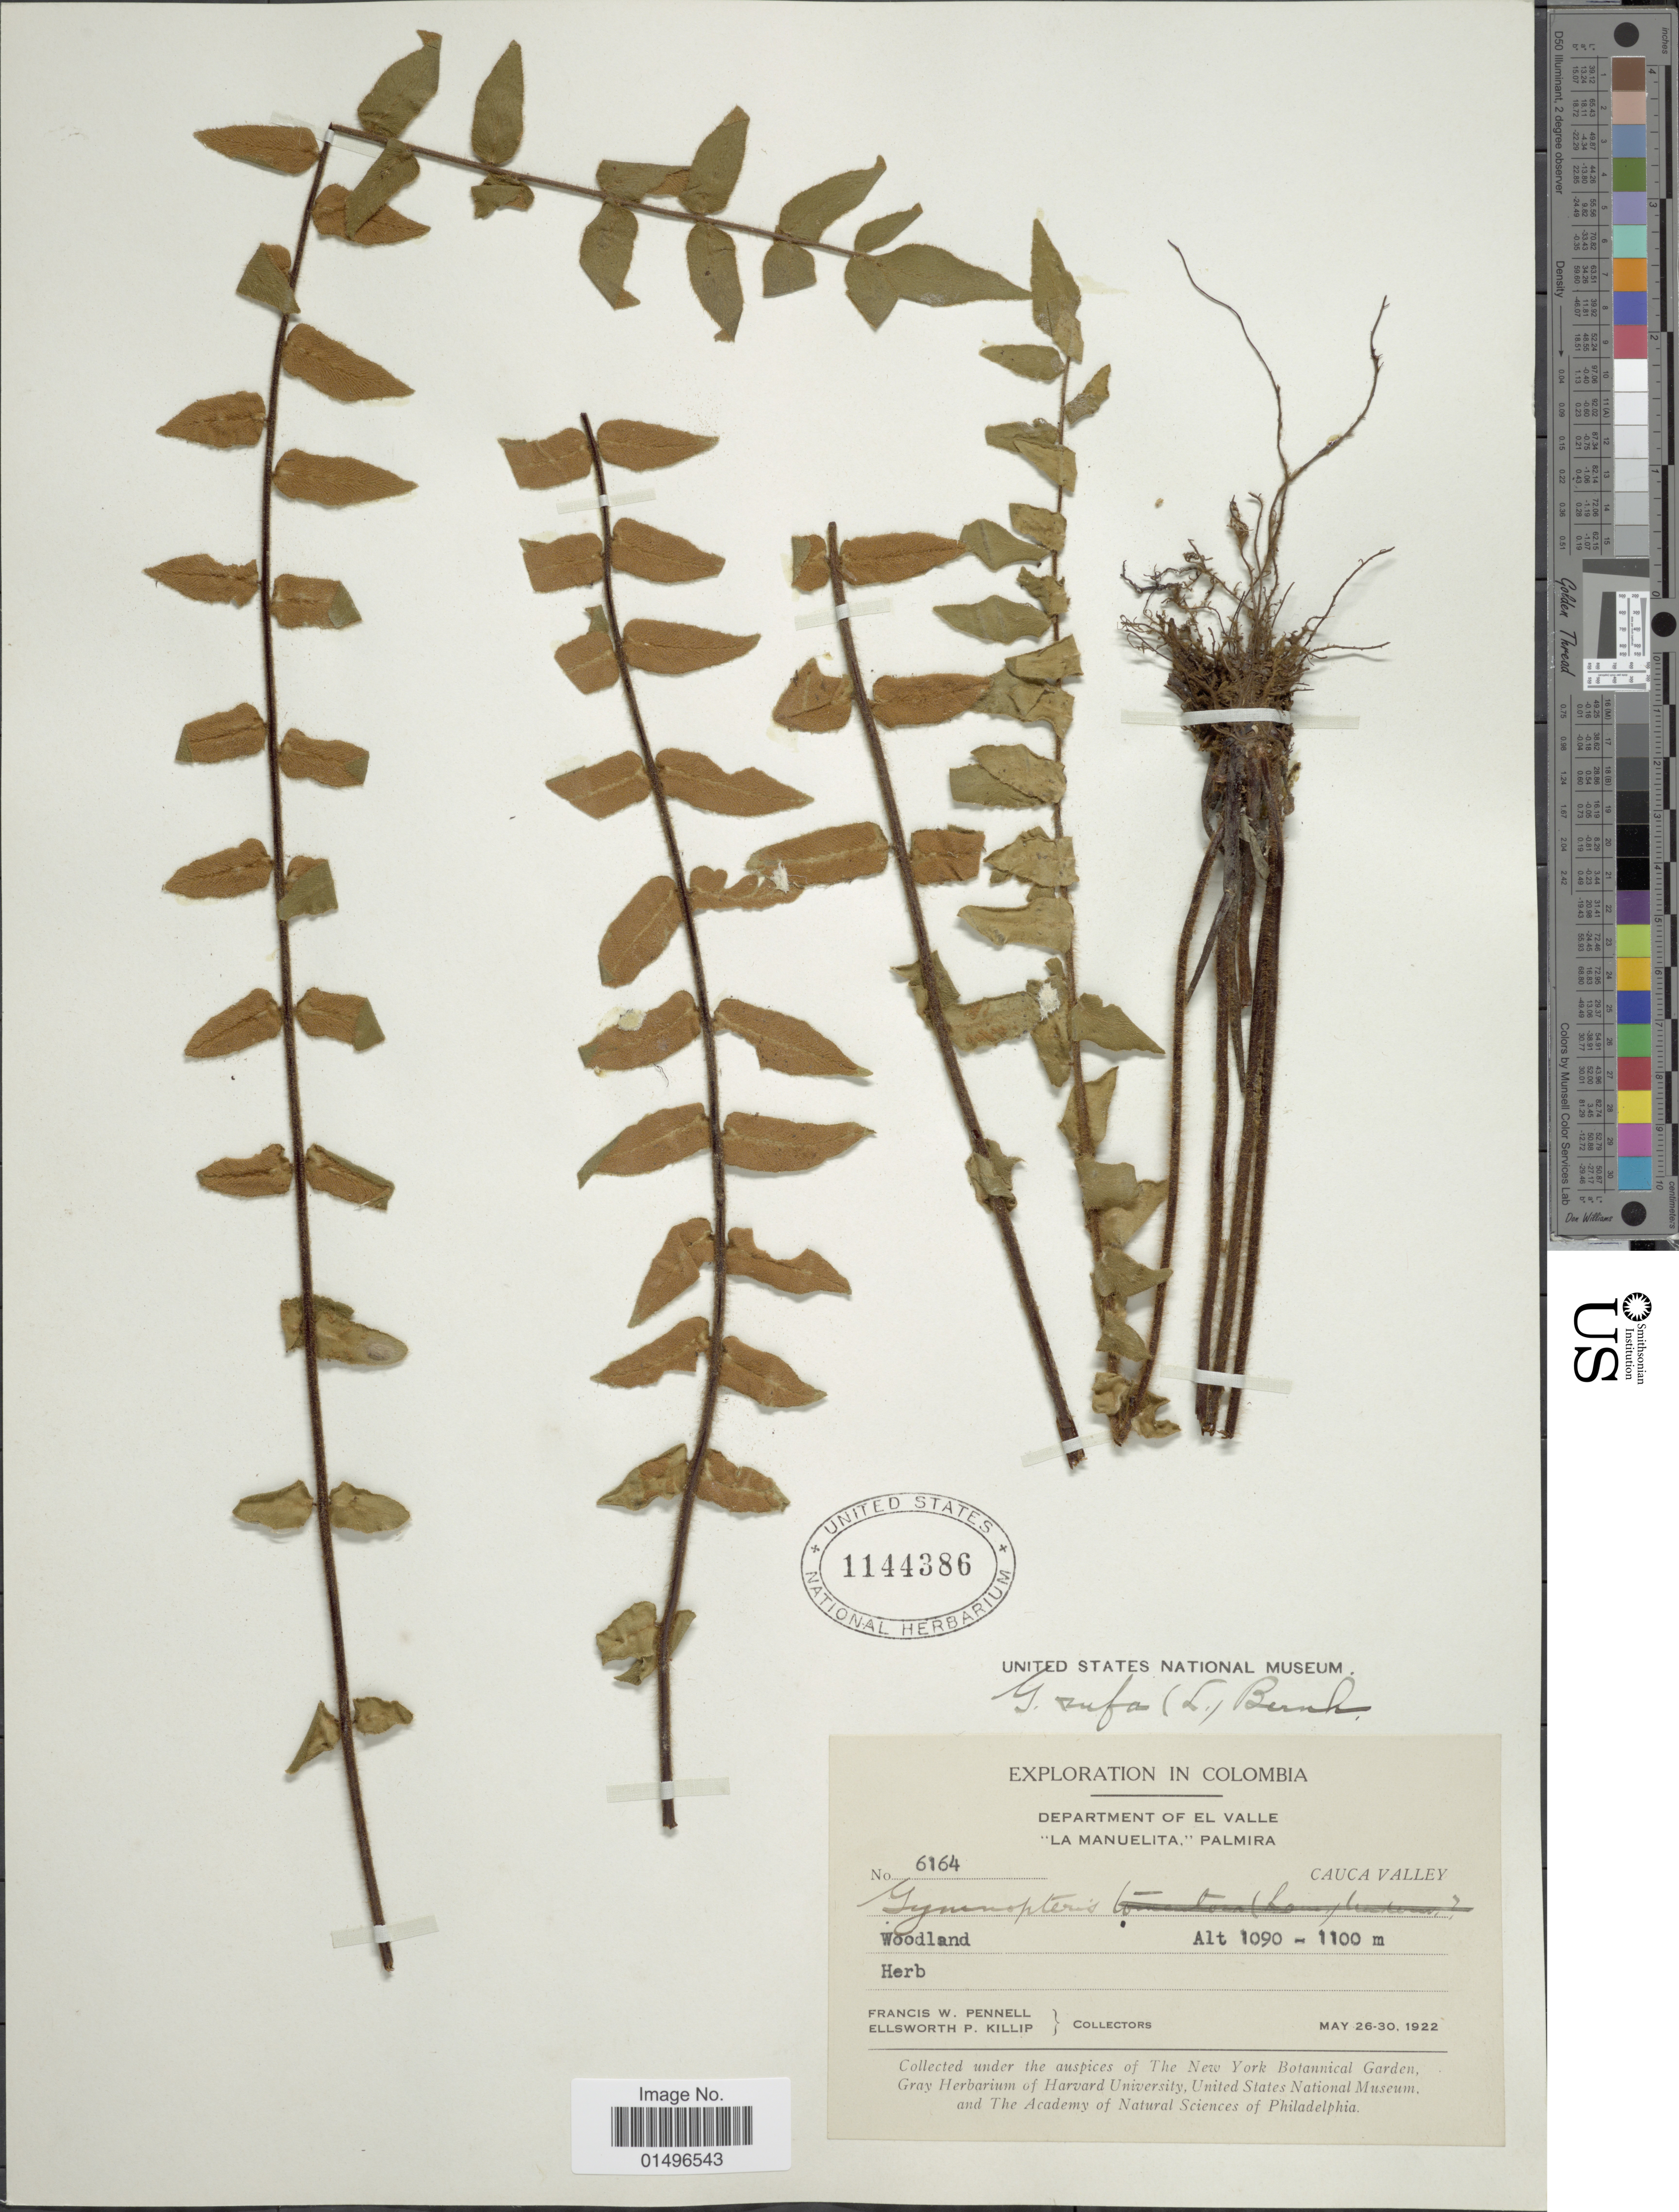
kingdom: Plantae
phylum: Tracheophyta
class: Polypodiopsida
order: Polypodiales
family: Pteridaceae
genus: Hemionitis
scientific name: Hemionitis rufa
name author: (L.) Sw.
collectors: F. W. Pennell & E. P. Killip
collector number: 6164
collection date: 1922-05-26/1922-05-30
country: Colombia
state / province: Valle del Cauca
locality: Colombia, Department of El Valle, "La Manuelita." Palmira, Cauca valley.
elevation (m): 1090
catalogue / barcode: US 1144386